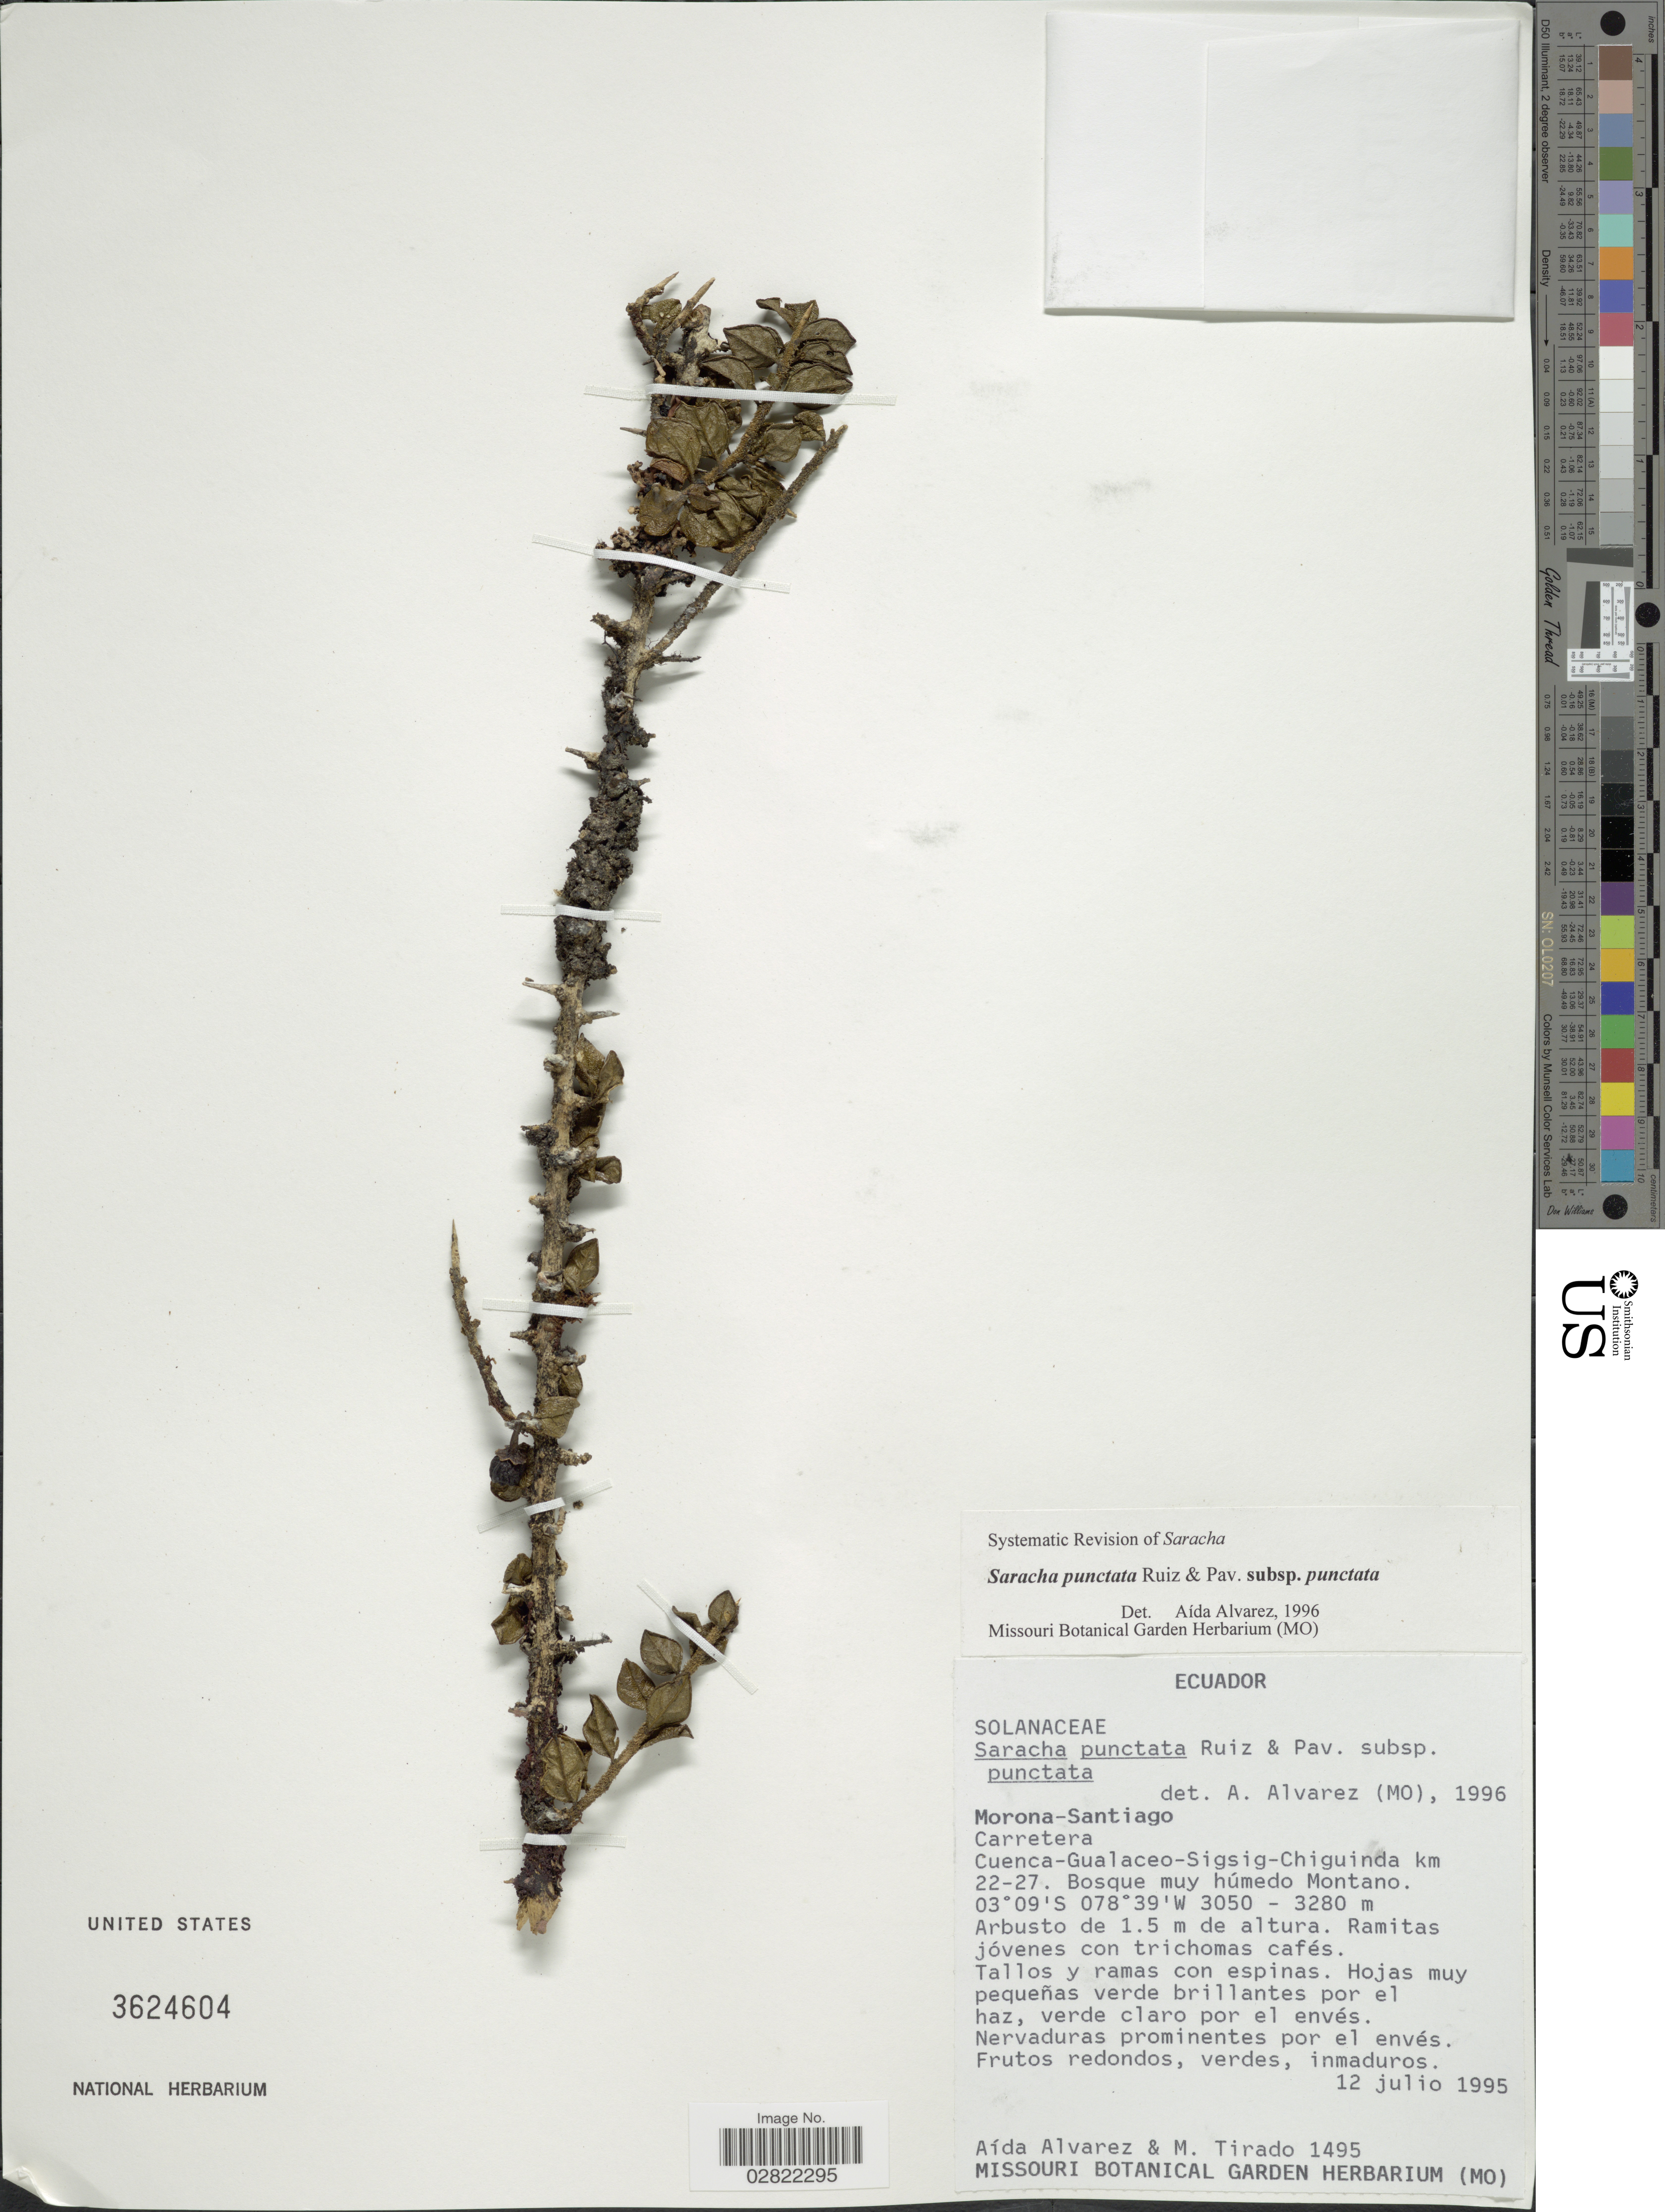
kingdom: Plantae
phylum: Tracheophyta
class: Magnoliopsida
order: Solanales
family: Solanaceae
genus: Saracha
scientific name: Saracha punctata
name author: Ruiz & Pav.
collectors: A. Alvarez & M. Tirado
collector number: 1495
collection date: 1995-07-12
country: Ecuador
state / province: Morona-Santiago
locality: Carretera, Cuenca-Gualaceo-Sigsig-Chiguinda km 22-27.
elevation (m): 3050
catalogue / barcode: US 3624604